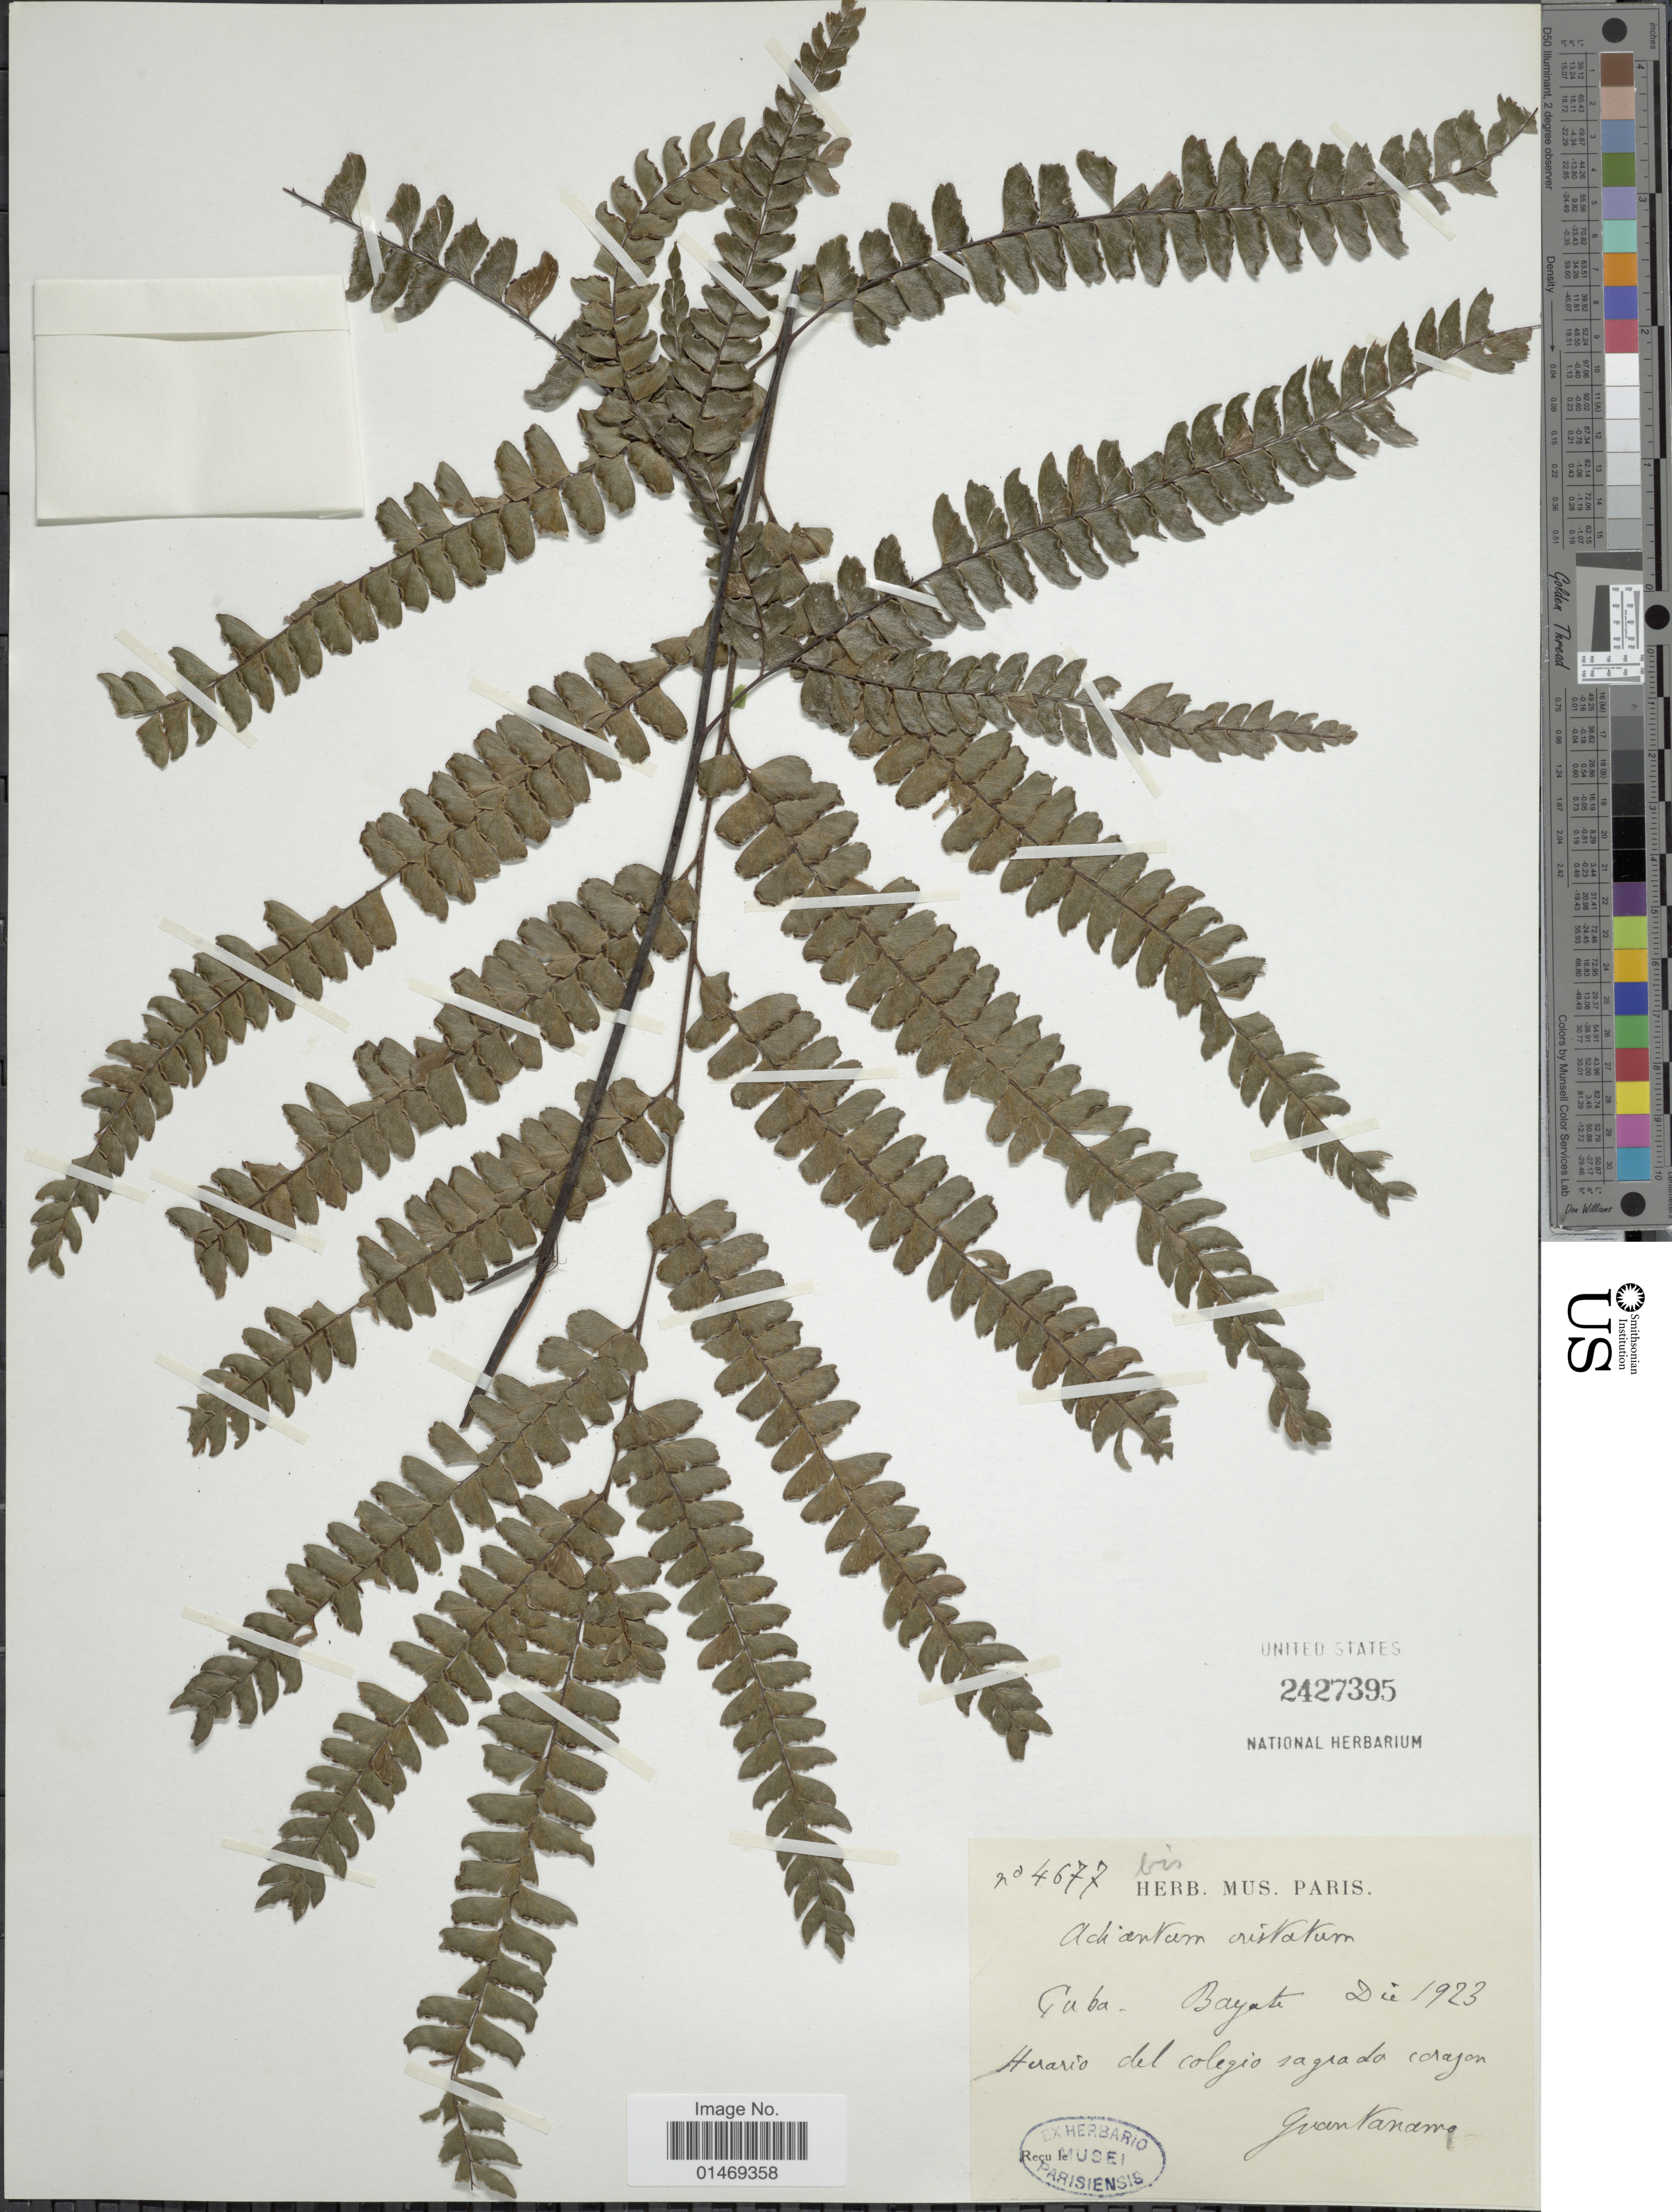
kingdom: Plantae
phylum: Tracheophyta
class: Polypodiopsida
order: Polypodiales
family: Pteridaceae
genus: Adiantum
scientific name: Adiantum pyramidale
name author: (L.) Willd.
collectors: ex herb. Mus. Paris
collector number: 4677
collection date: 1923-12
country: Cuba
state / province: Guantánamo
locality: Bayate. Herario del colegio sagrado corazon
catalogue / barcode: US 2427395